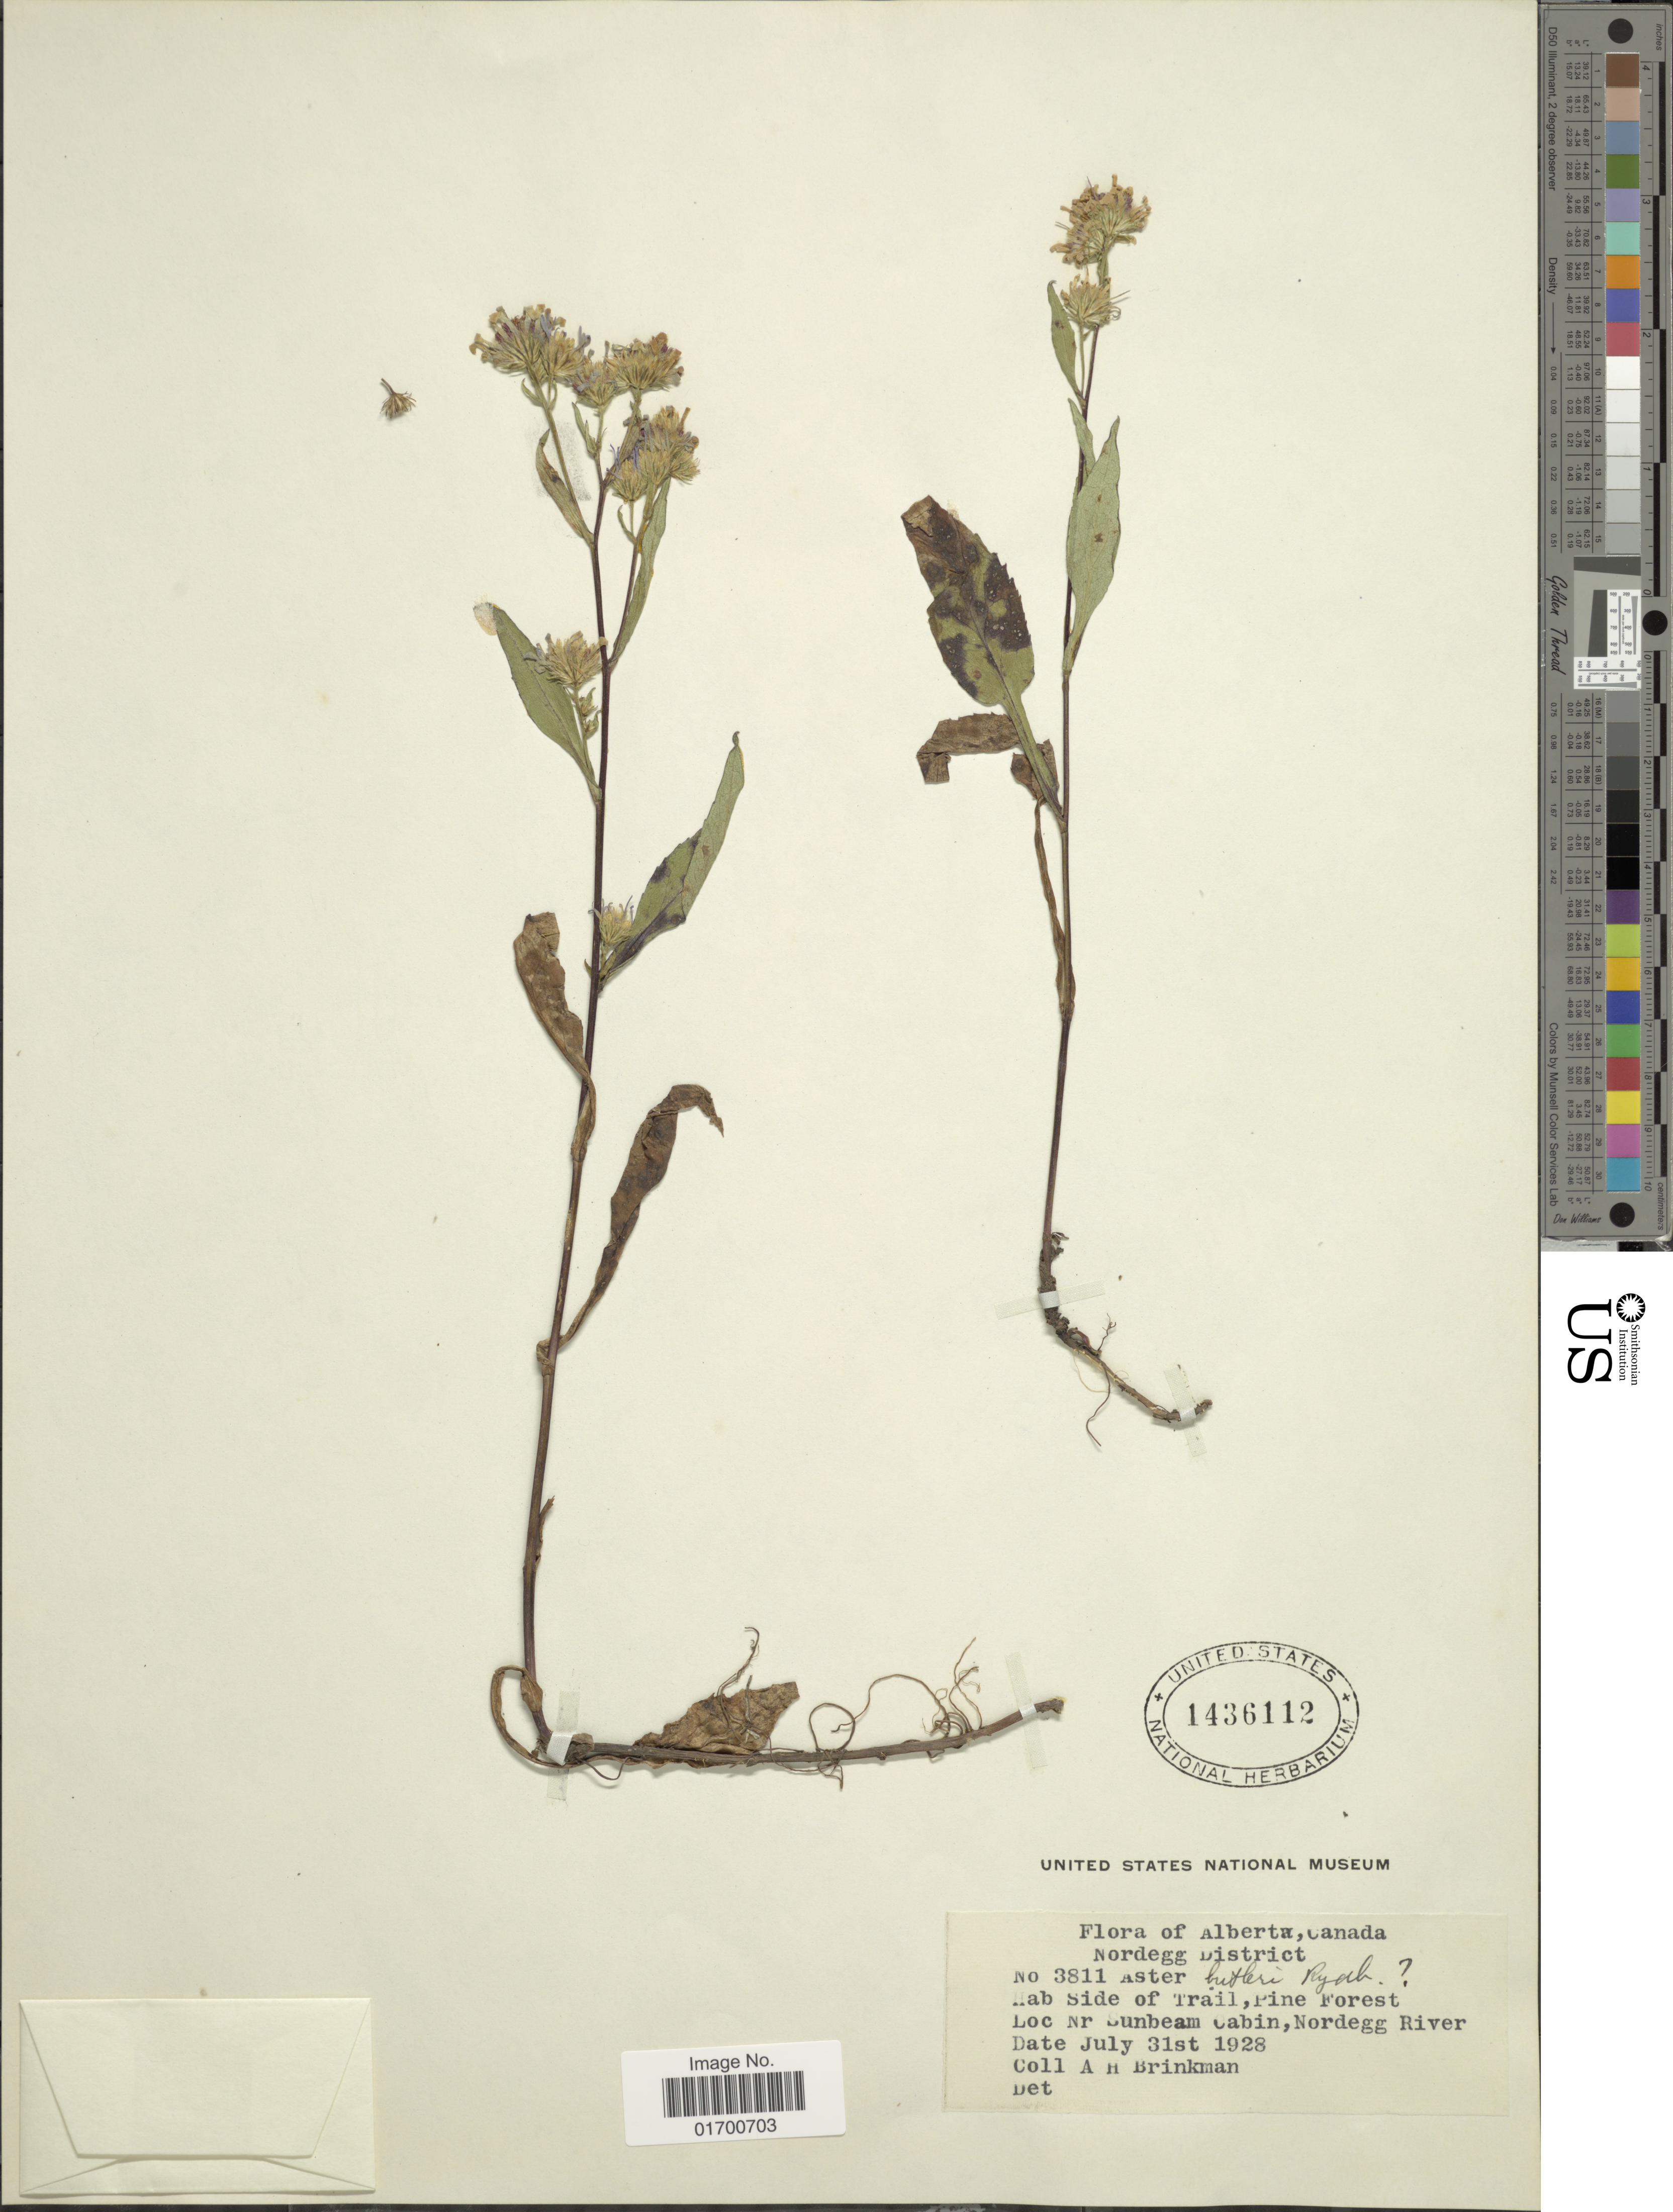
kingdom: Plantae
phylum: Tracheophyta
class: Magnoliopsida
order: Asterales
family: Asteraceae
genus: Symphyotrichum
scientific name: Symphyotrichum ciliolatum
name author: (Lindl.) Á. Löve & D. Löve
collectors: A. Brinkman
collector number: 3811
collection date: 1928-07-31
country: Canada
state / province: Alberta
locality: Nordegg District, Side of Trail, Pine Forest, Nr Sunbeam Cabin, Nordegg River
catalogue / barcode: US 1436112